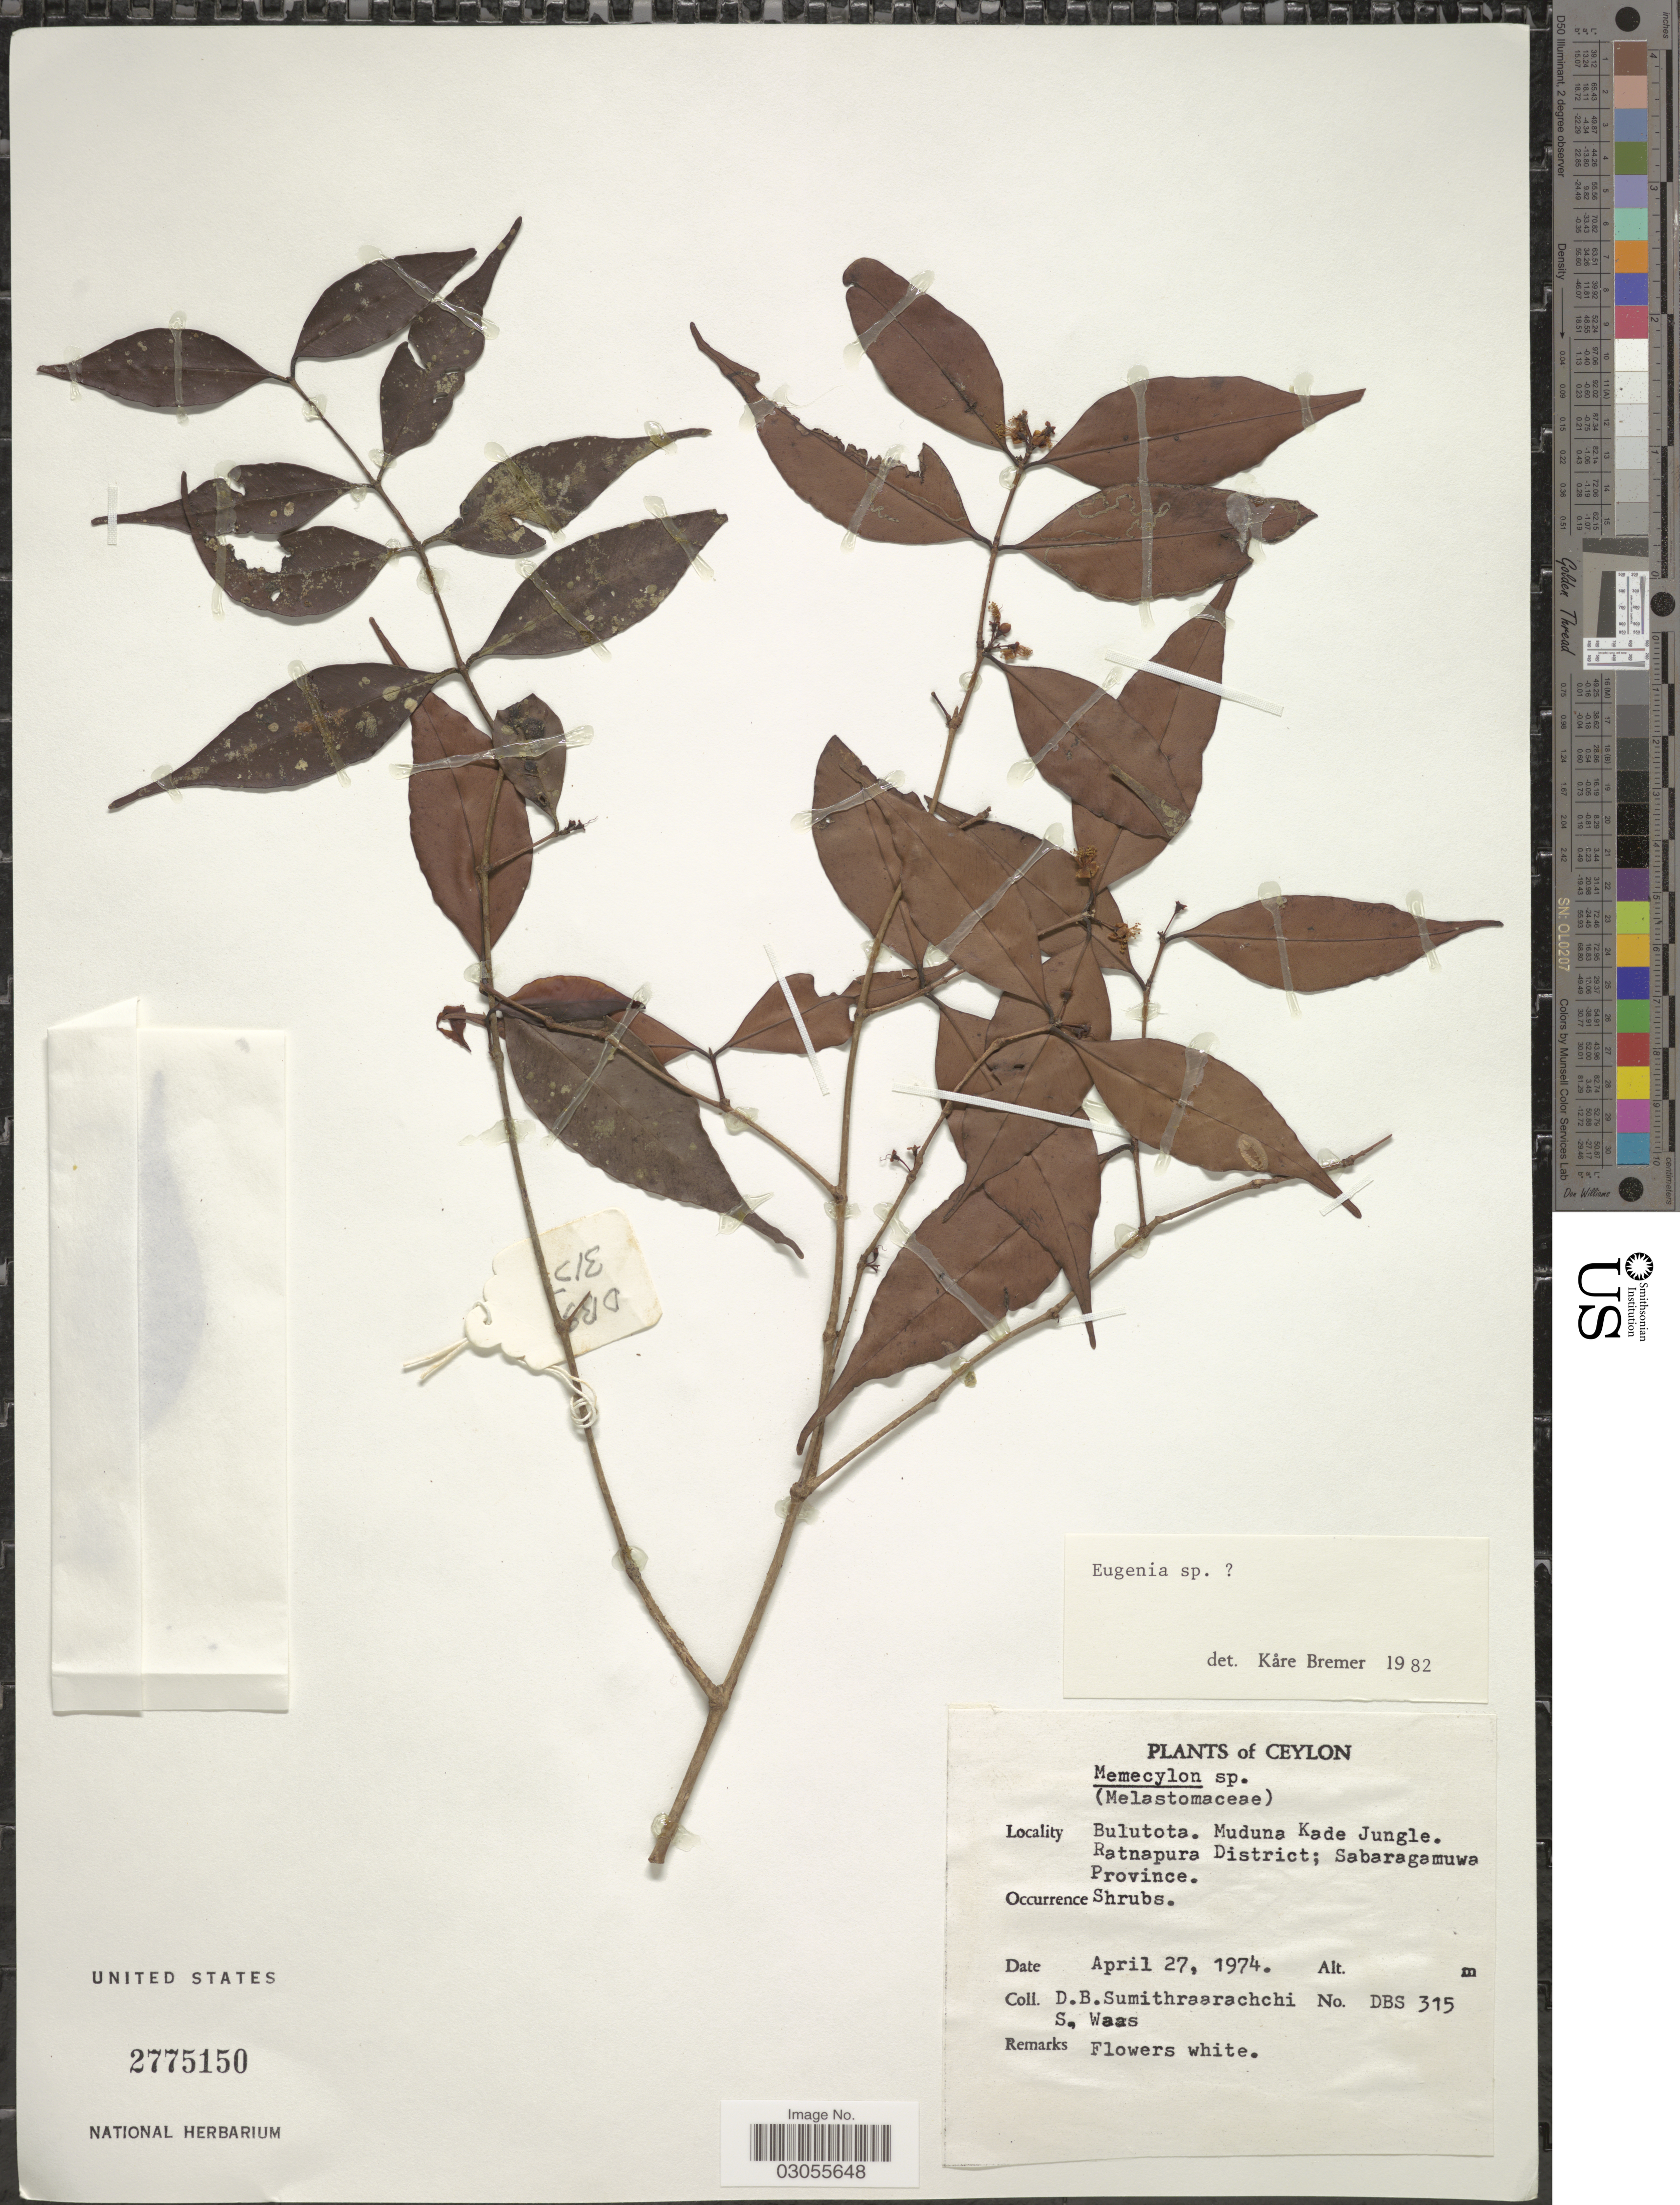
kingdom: Plantae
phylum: Tracheophyta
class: Magnoliopsida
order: Myrtales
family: Myrtaceae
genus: Eugenia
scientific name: Eugenia sp.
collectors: D. B. Sumithraarachchi & S. Waas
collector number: DBS 315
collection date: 1974-04-27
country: Sri Lanka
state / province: Sabaragamuwa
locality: Ceylon. Bulutota. Muduna Kade Jungle. Ratnapura District.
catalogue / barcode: US 2775150